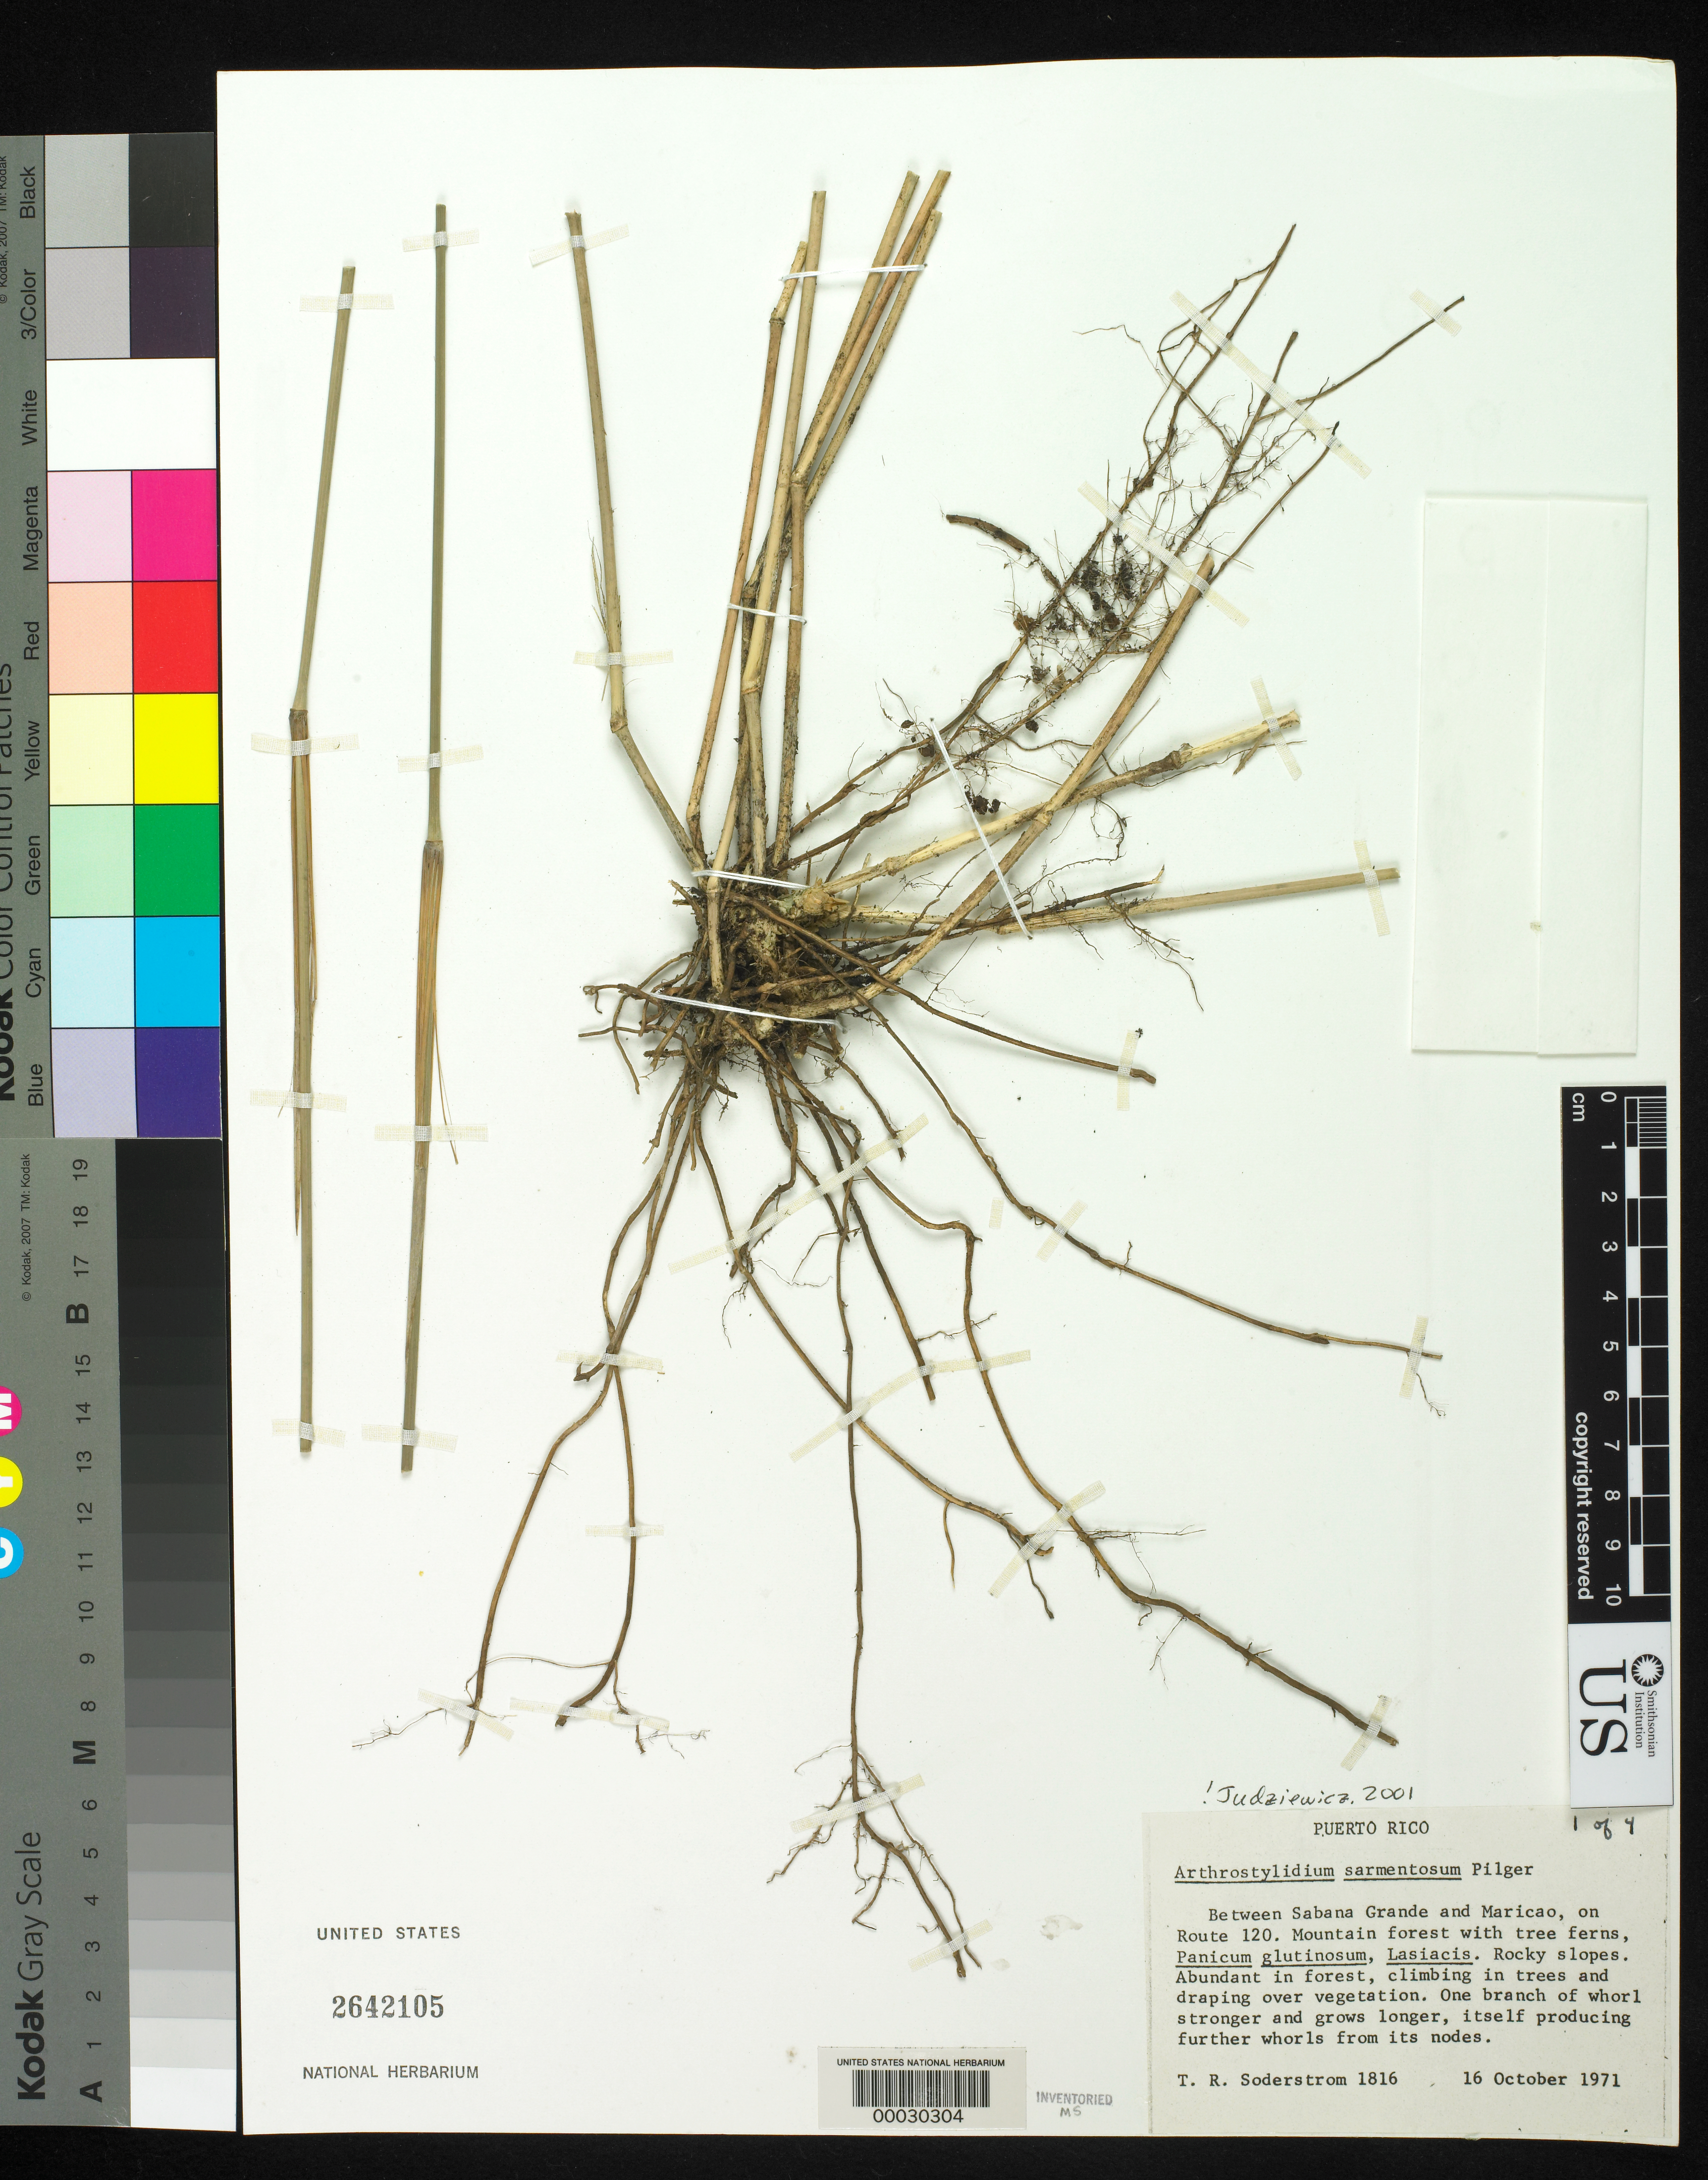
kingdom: Plantae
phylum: Tracheophyta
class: Liliopsida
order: Poales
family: Poaceae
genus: Arthrostylidium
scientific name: Arthrostylidium sarmentosum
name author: Pilg. in Urb.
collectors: T. R. Soderstrom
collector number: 1816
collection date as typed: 16 Oct 1971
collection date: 1971-10-16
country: Puerto Rico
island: Greater Antilles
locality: Sabana grande, maricao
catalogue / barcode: US 2642105